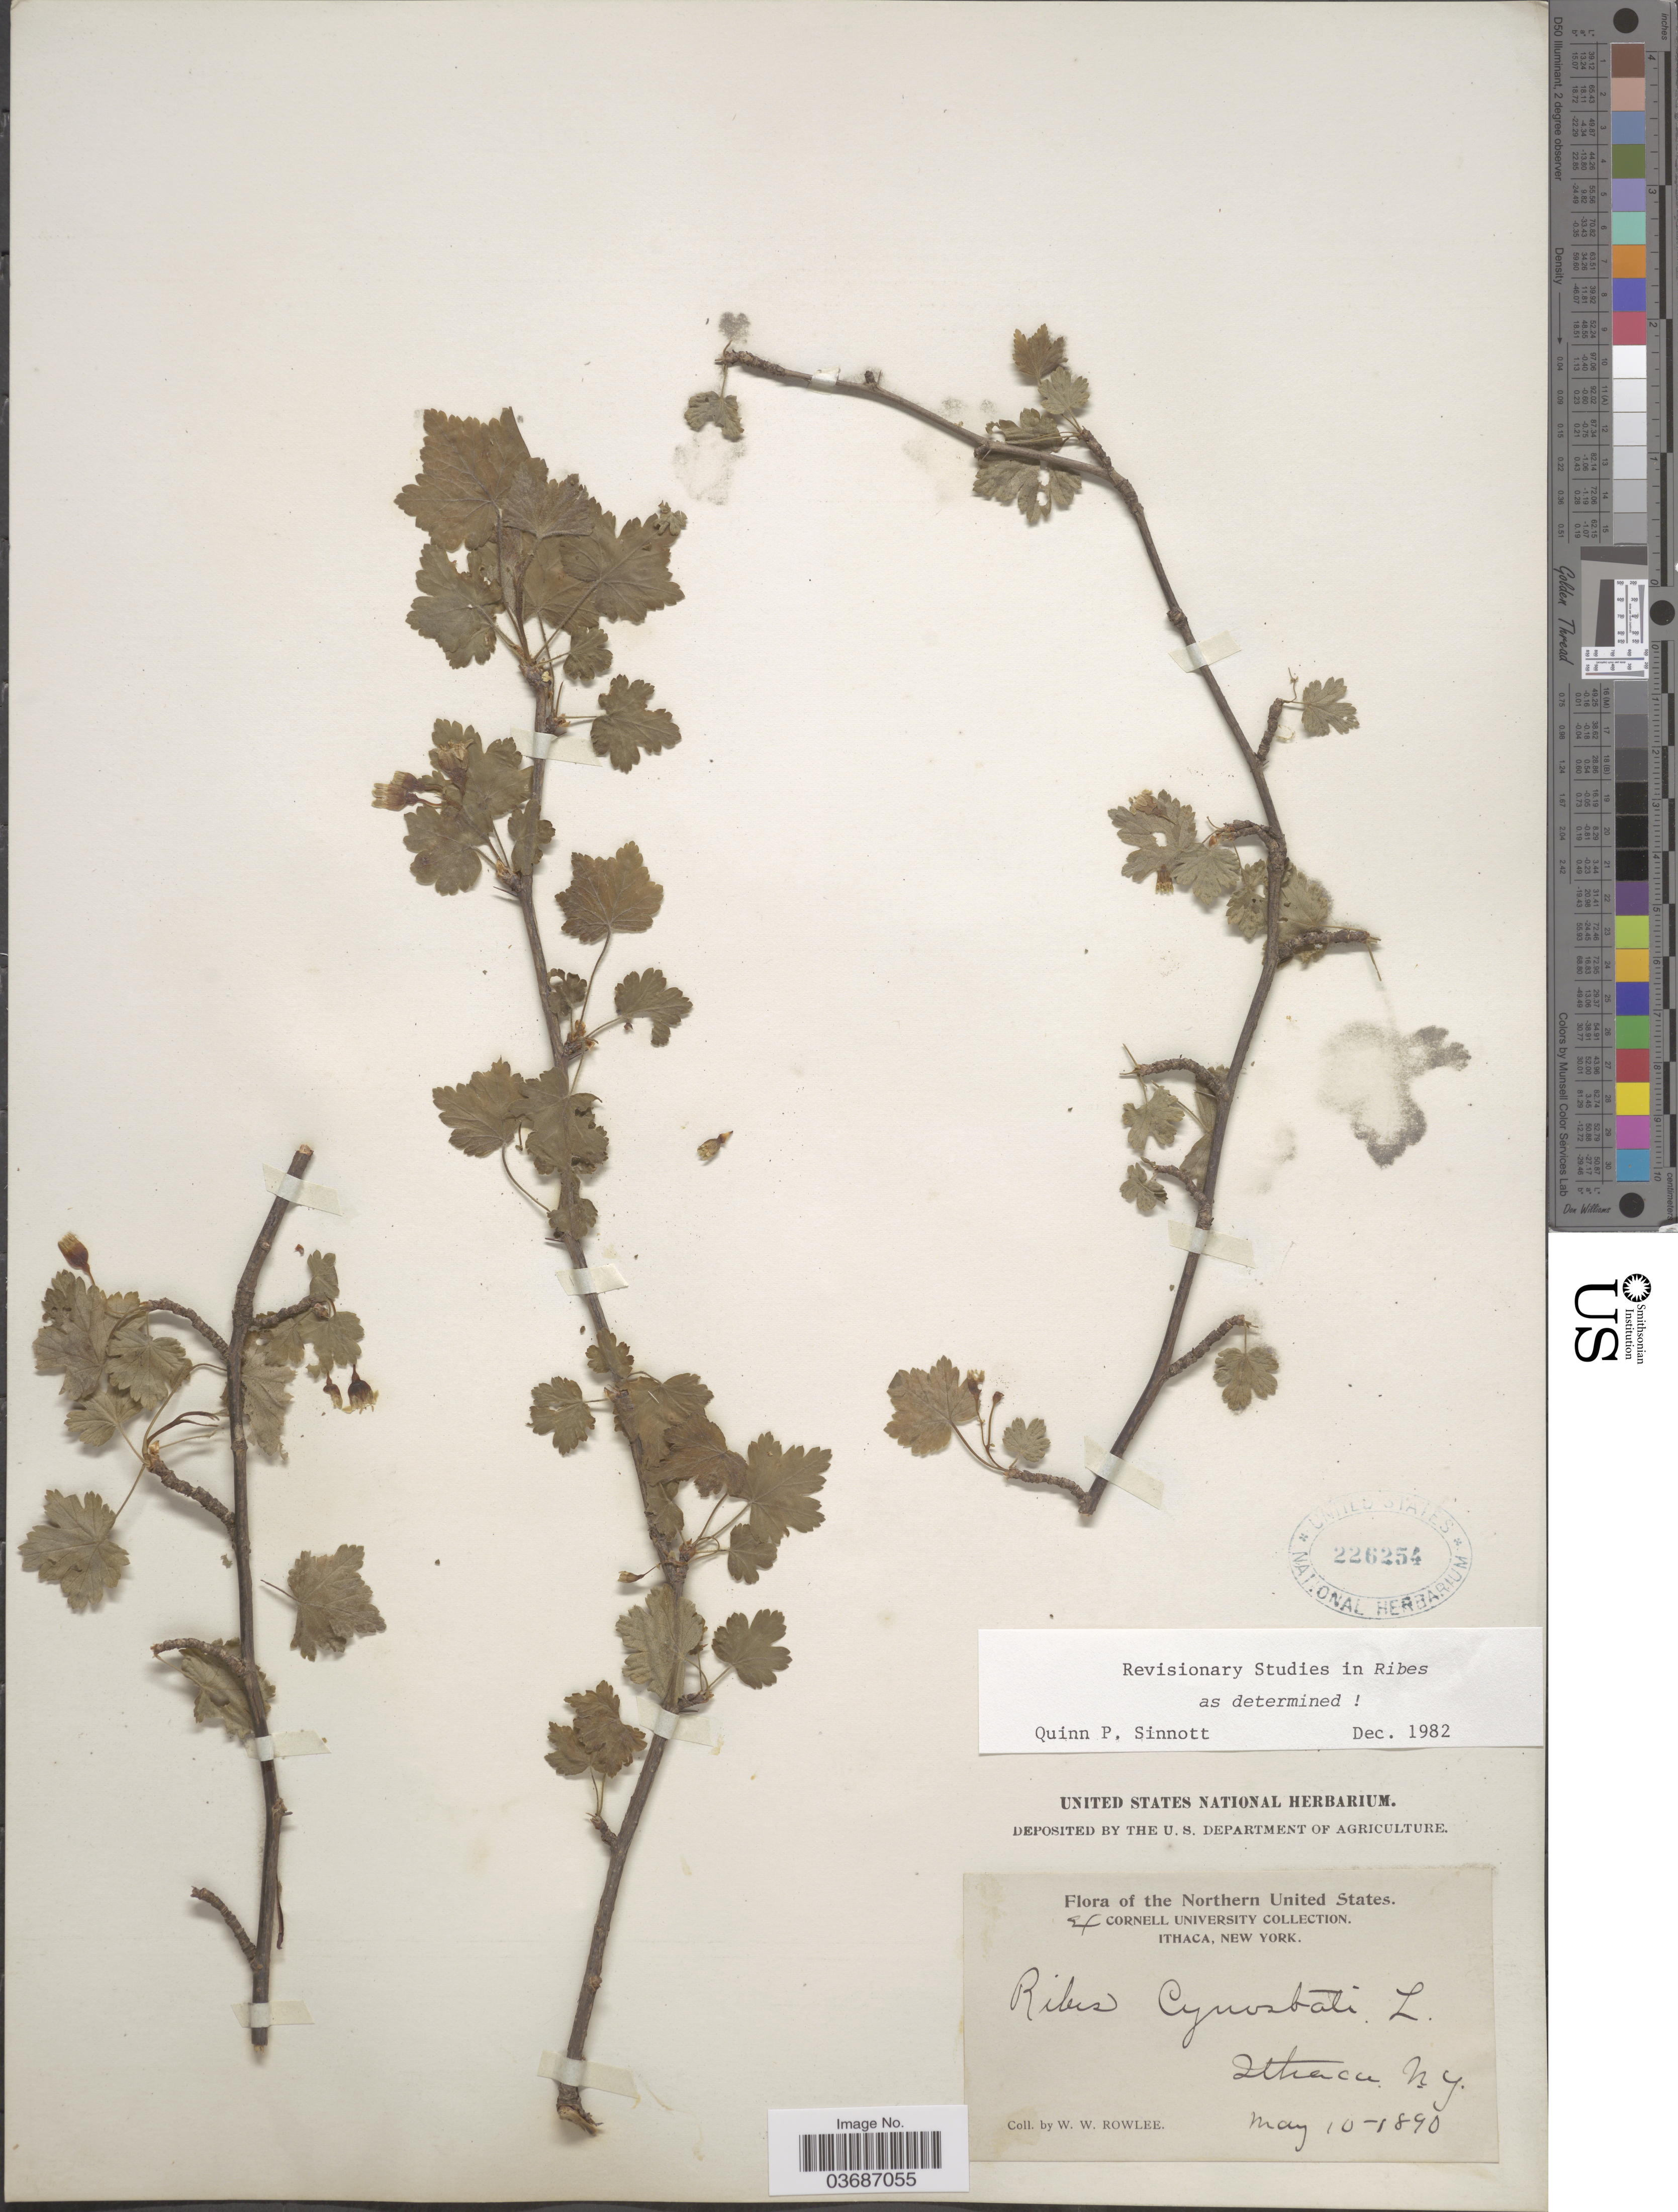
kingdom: Plantae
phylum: Tracheophyta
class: Magnoliopsida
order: Saxifragales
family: Grossulariaceae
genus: Ribes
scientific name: Ribes cynosbati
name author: L.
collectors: W. W. Rowlee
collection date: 1890-05-10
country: United States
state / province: New York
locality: The Northern United States. Ithaca.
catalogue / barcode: US 226254